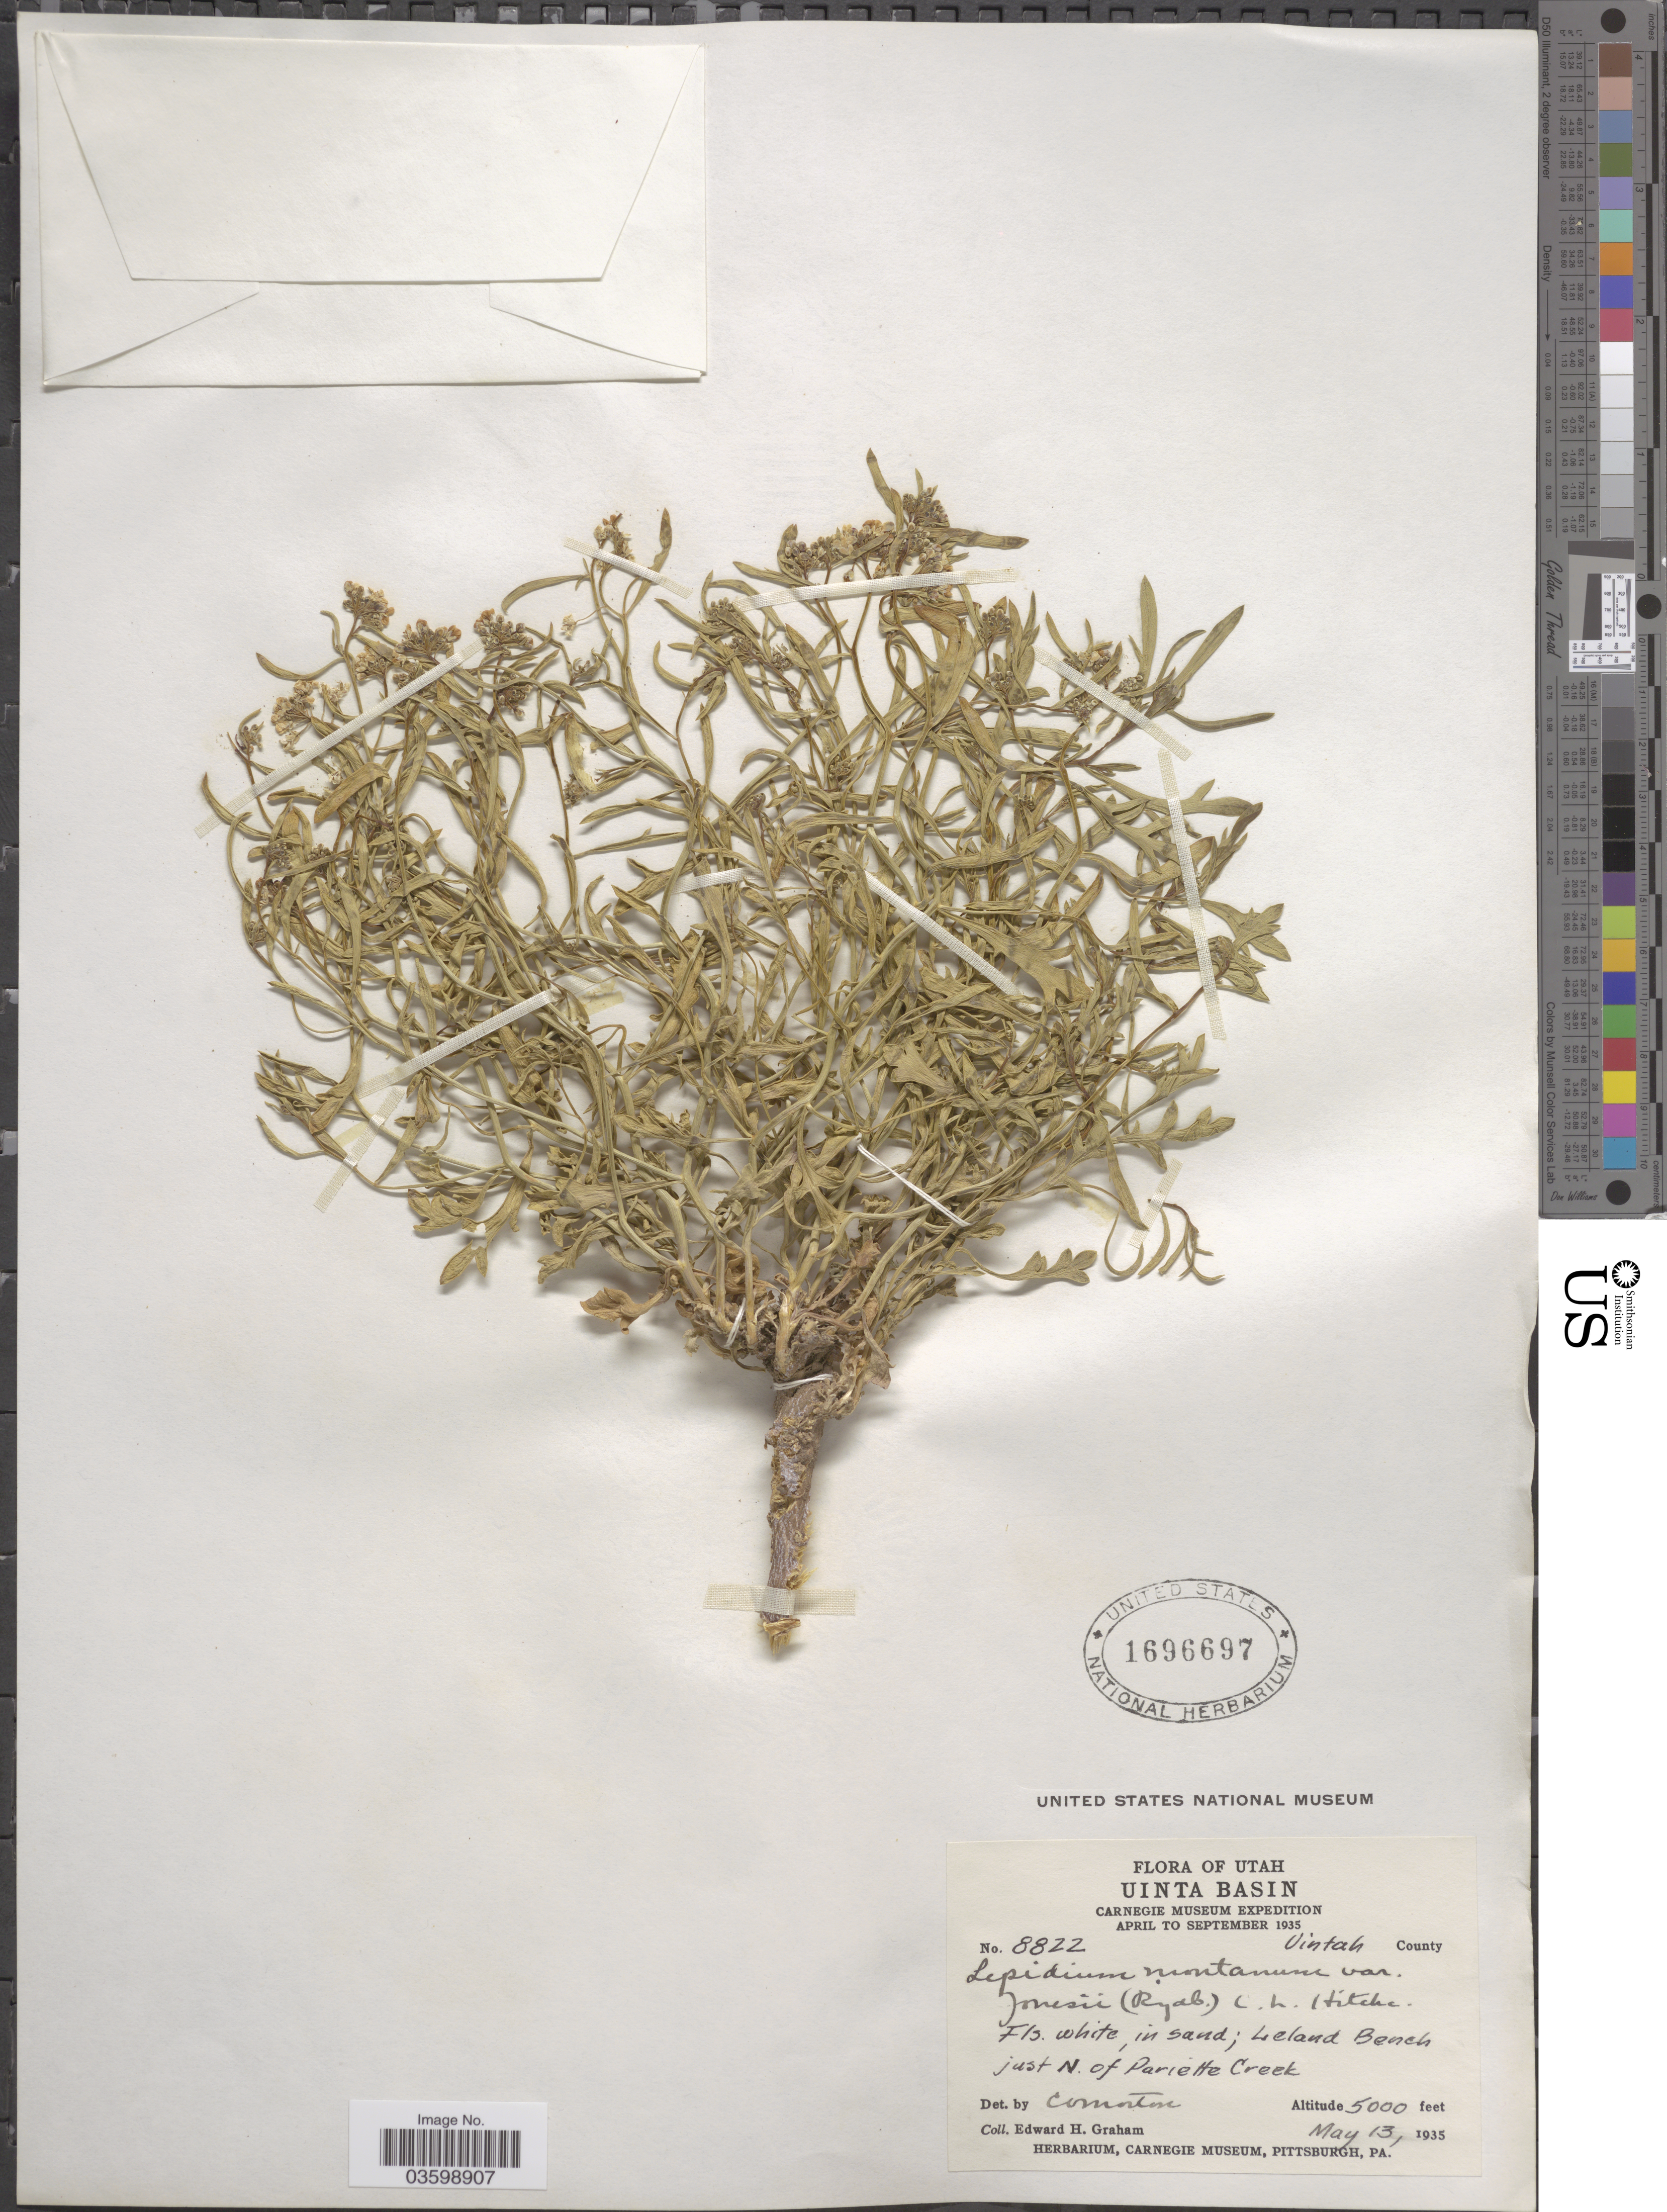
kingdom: Plantae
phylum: Tracheophyta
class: Magnoliopsida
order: Brassicales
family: Brassicaceae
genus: Lepidium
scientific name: Lepidium montanum var. jonesii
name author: (Rydb.) C.L. Hitchc.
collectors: E. H. Graham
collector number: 8822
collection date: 1935-05-13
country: United States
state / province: Utah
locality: Uinta Basin. Uintah County. Leland Bench just N. of Pariette Creek.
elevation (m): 1524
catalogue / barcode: US 1696697